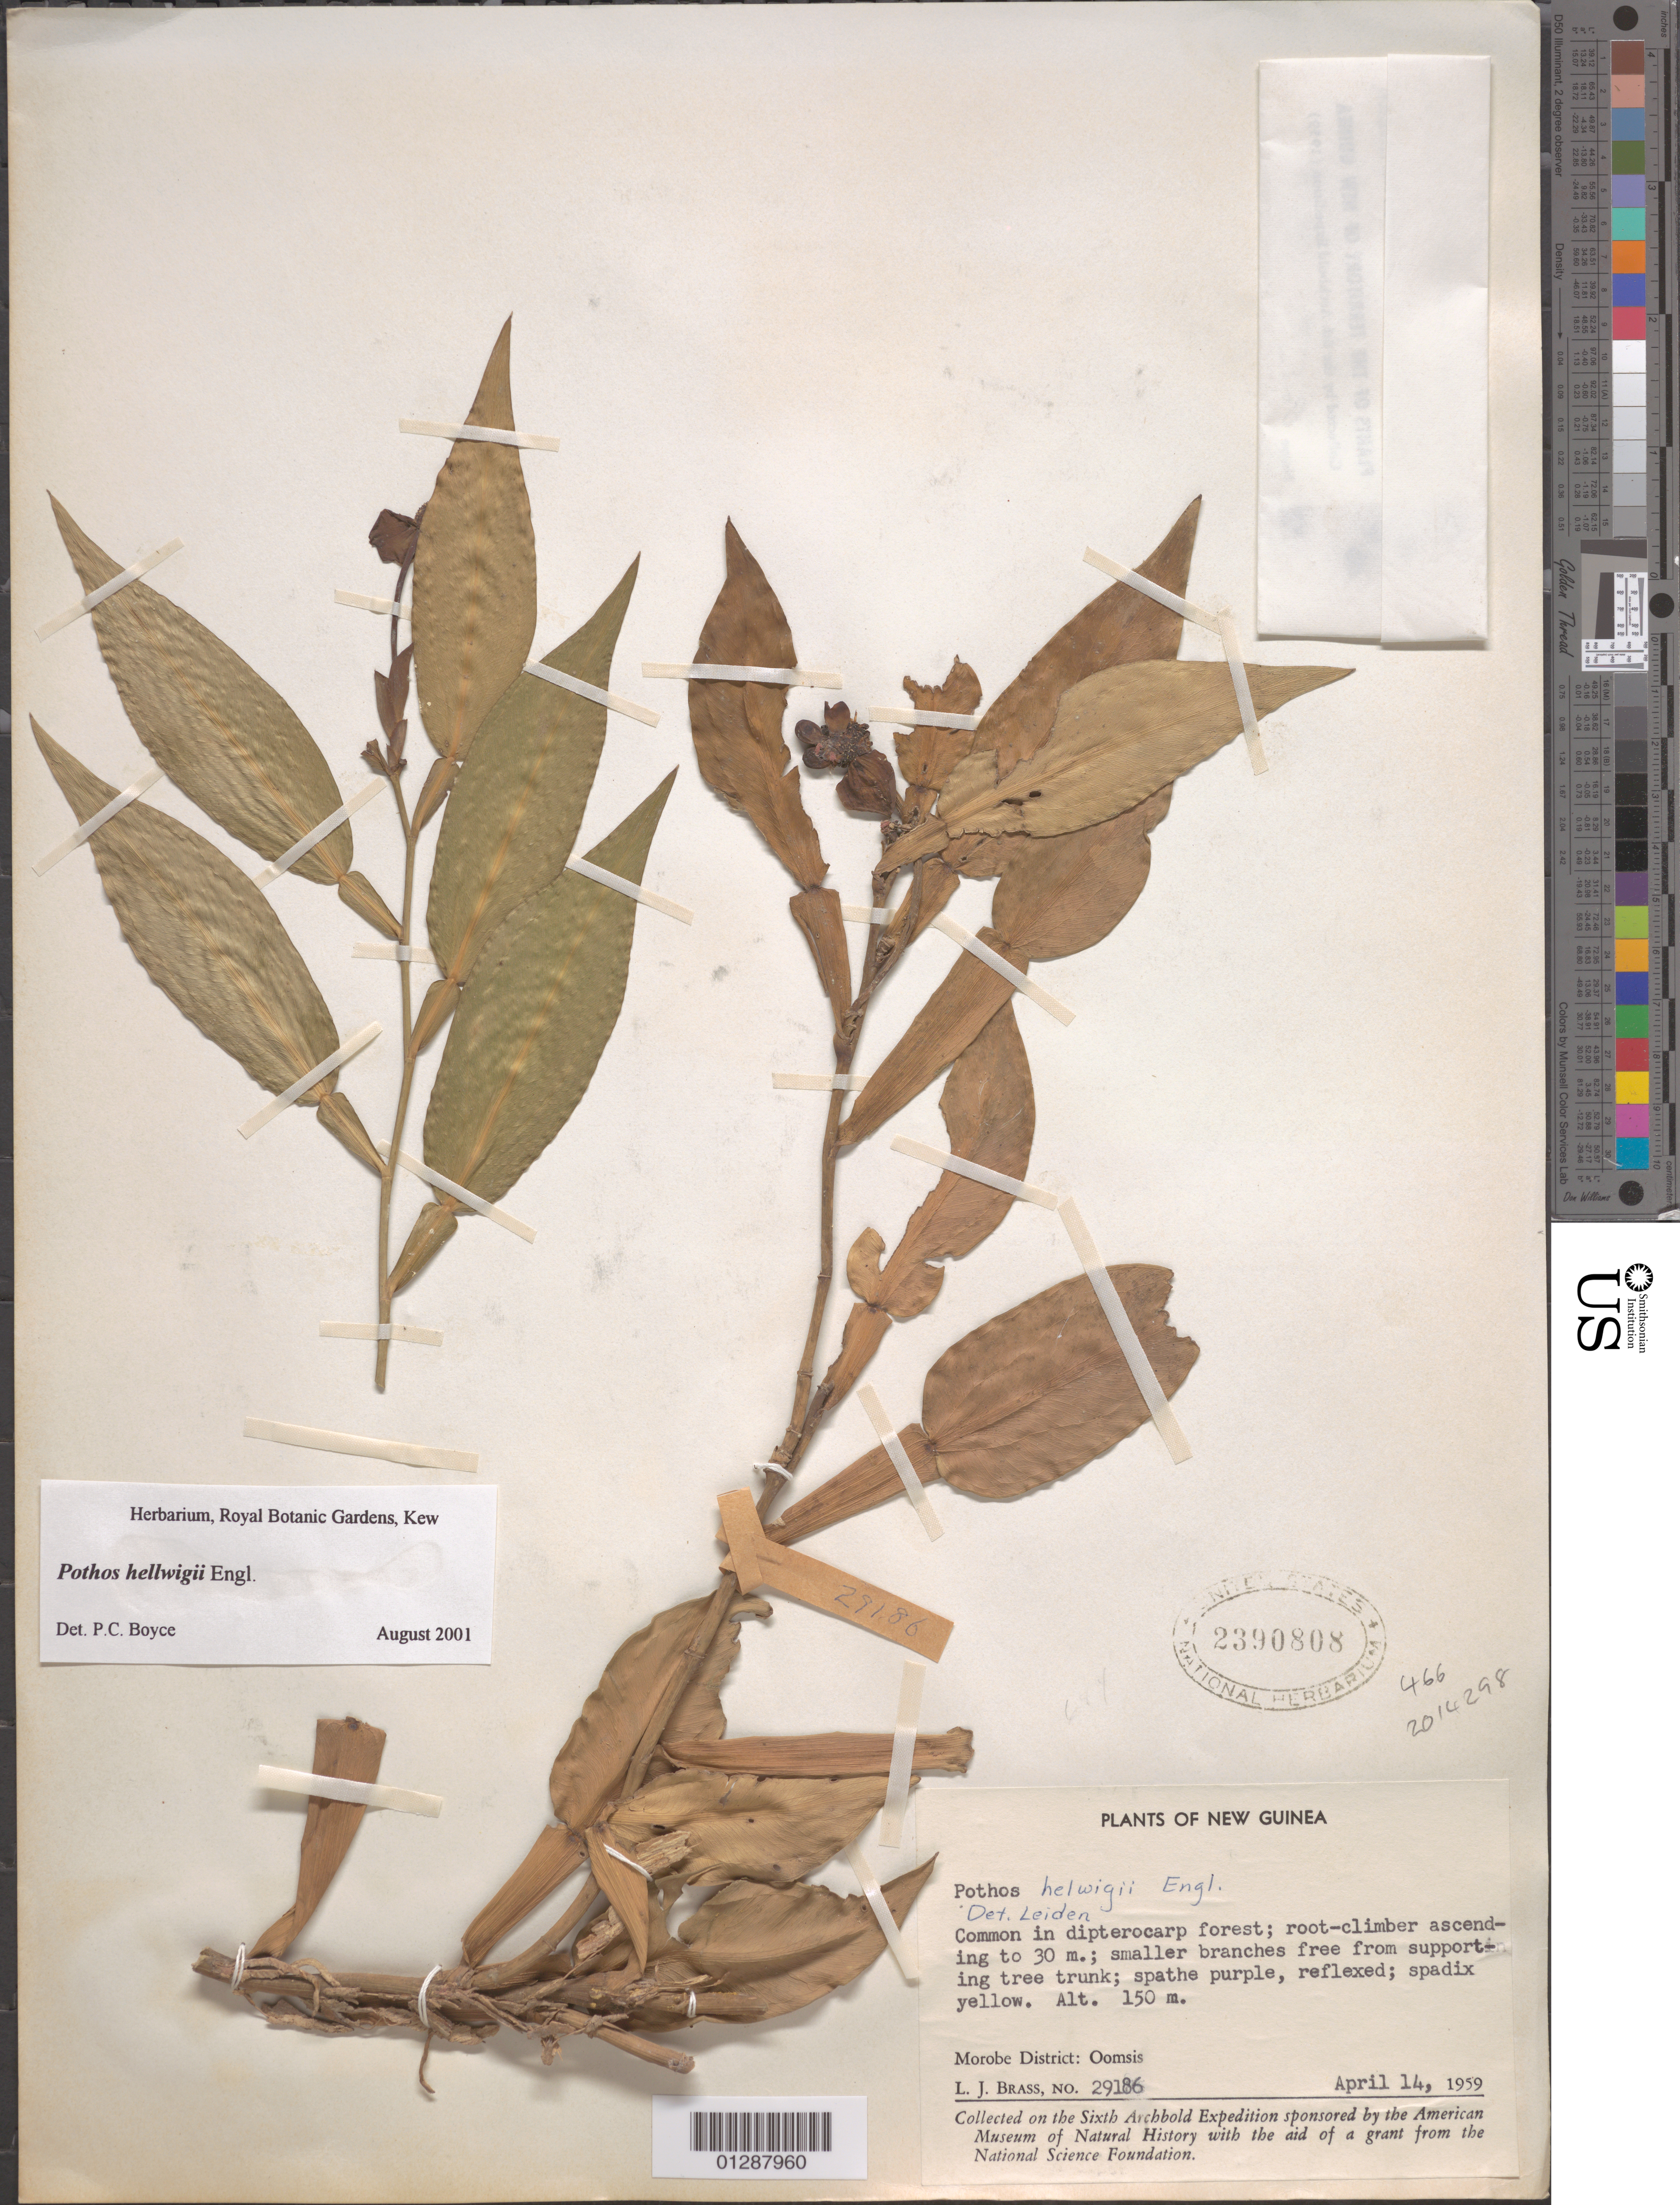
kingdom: Plantae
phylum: Tracheophyta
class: Liliopsida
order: Alismatales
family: Araceae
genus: Pothos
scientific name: Pothos hellwigii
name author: Engl.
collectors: L. J. Brass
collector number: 29186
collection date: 1959-04-14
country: Papua New Guinea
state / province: Morobe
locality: New Guinea. Morobe District: Oomsis.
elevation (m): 150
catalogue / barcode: US 2390808